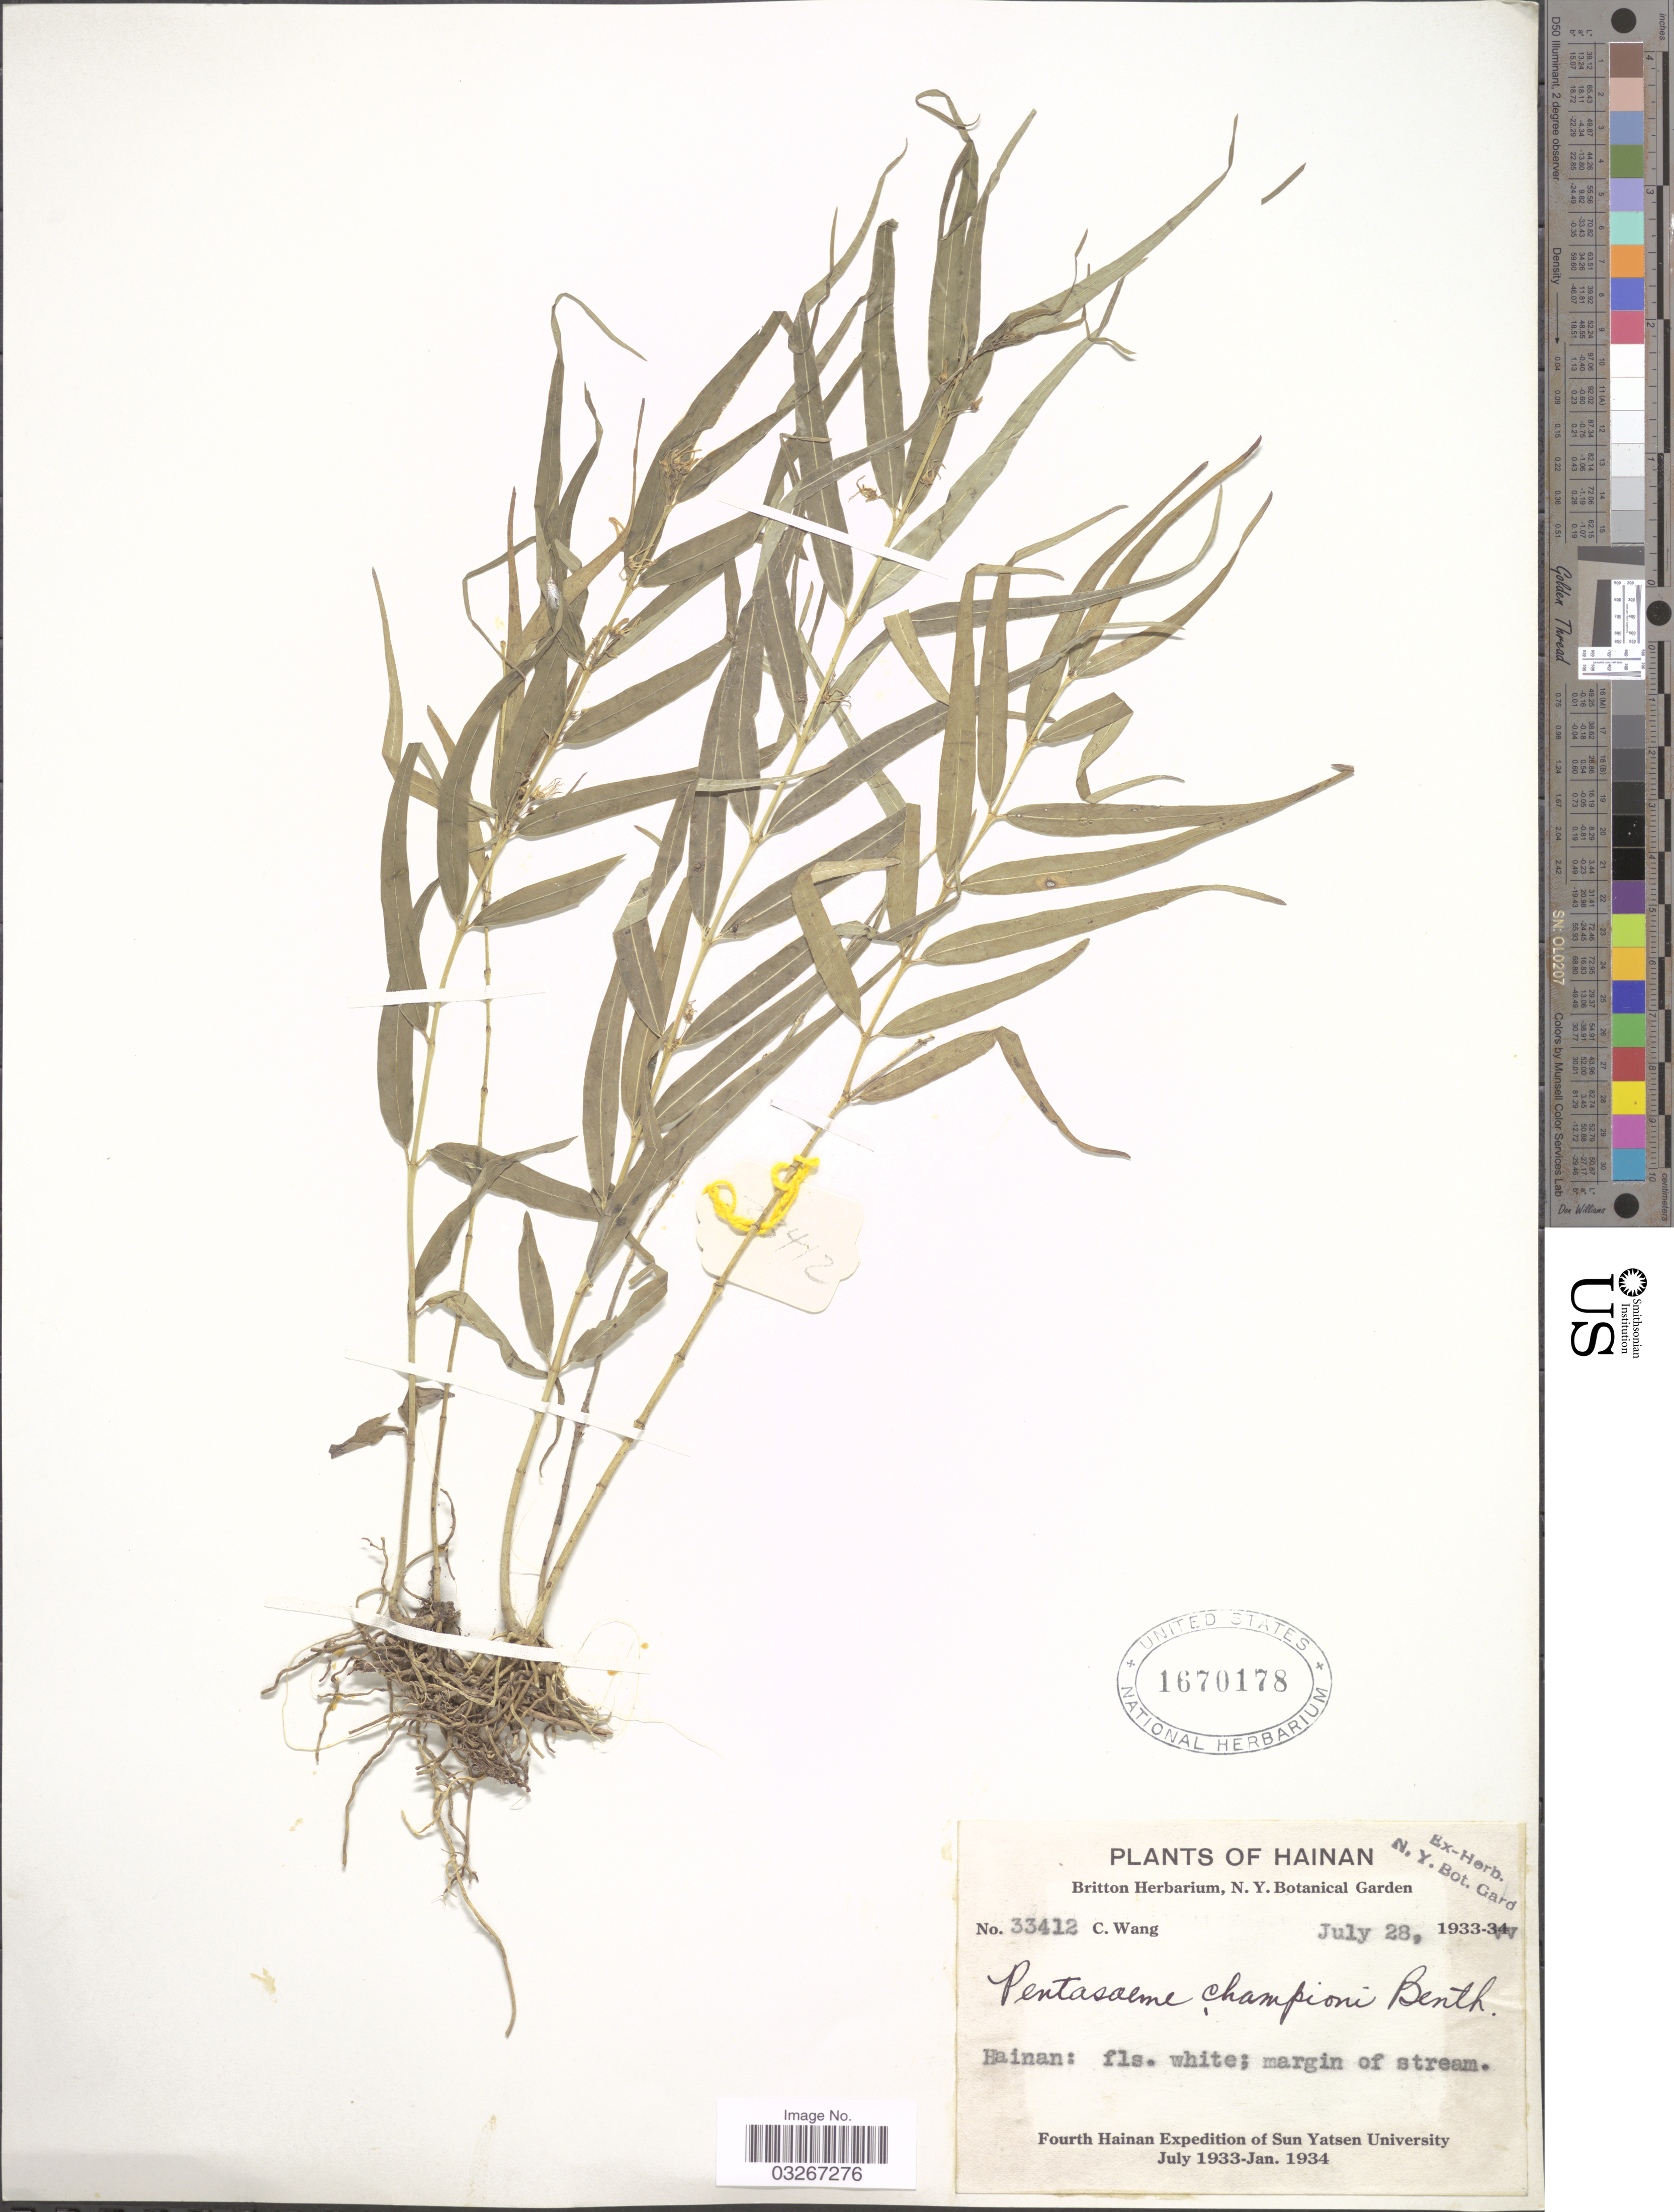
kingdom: Plantae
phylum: Tracheophyta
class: Magnoliopsida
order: Gentianales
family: Apocynaceae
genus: Pentasacme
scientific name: Pentasacme caudatum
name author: Wall. ex Wight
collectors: C. Wang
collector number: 33412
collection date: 1933-07-28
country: China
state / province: Hainan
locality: Hainan.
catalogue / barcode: US 1670178